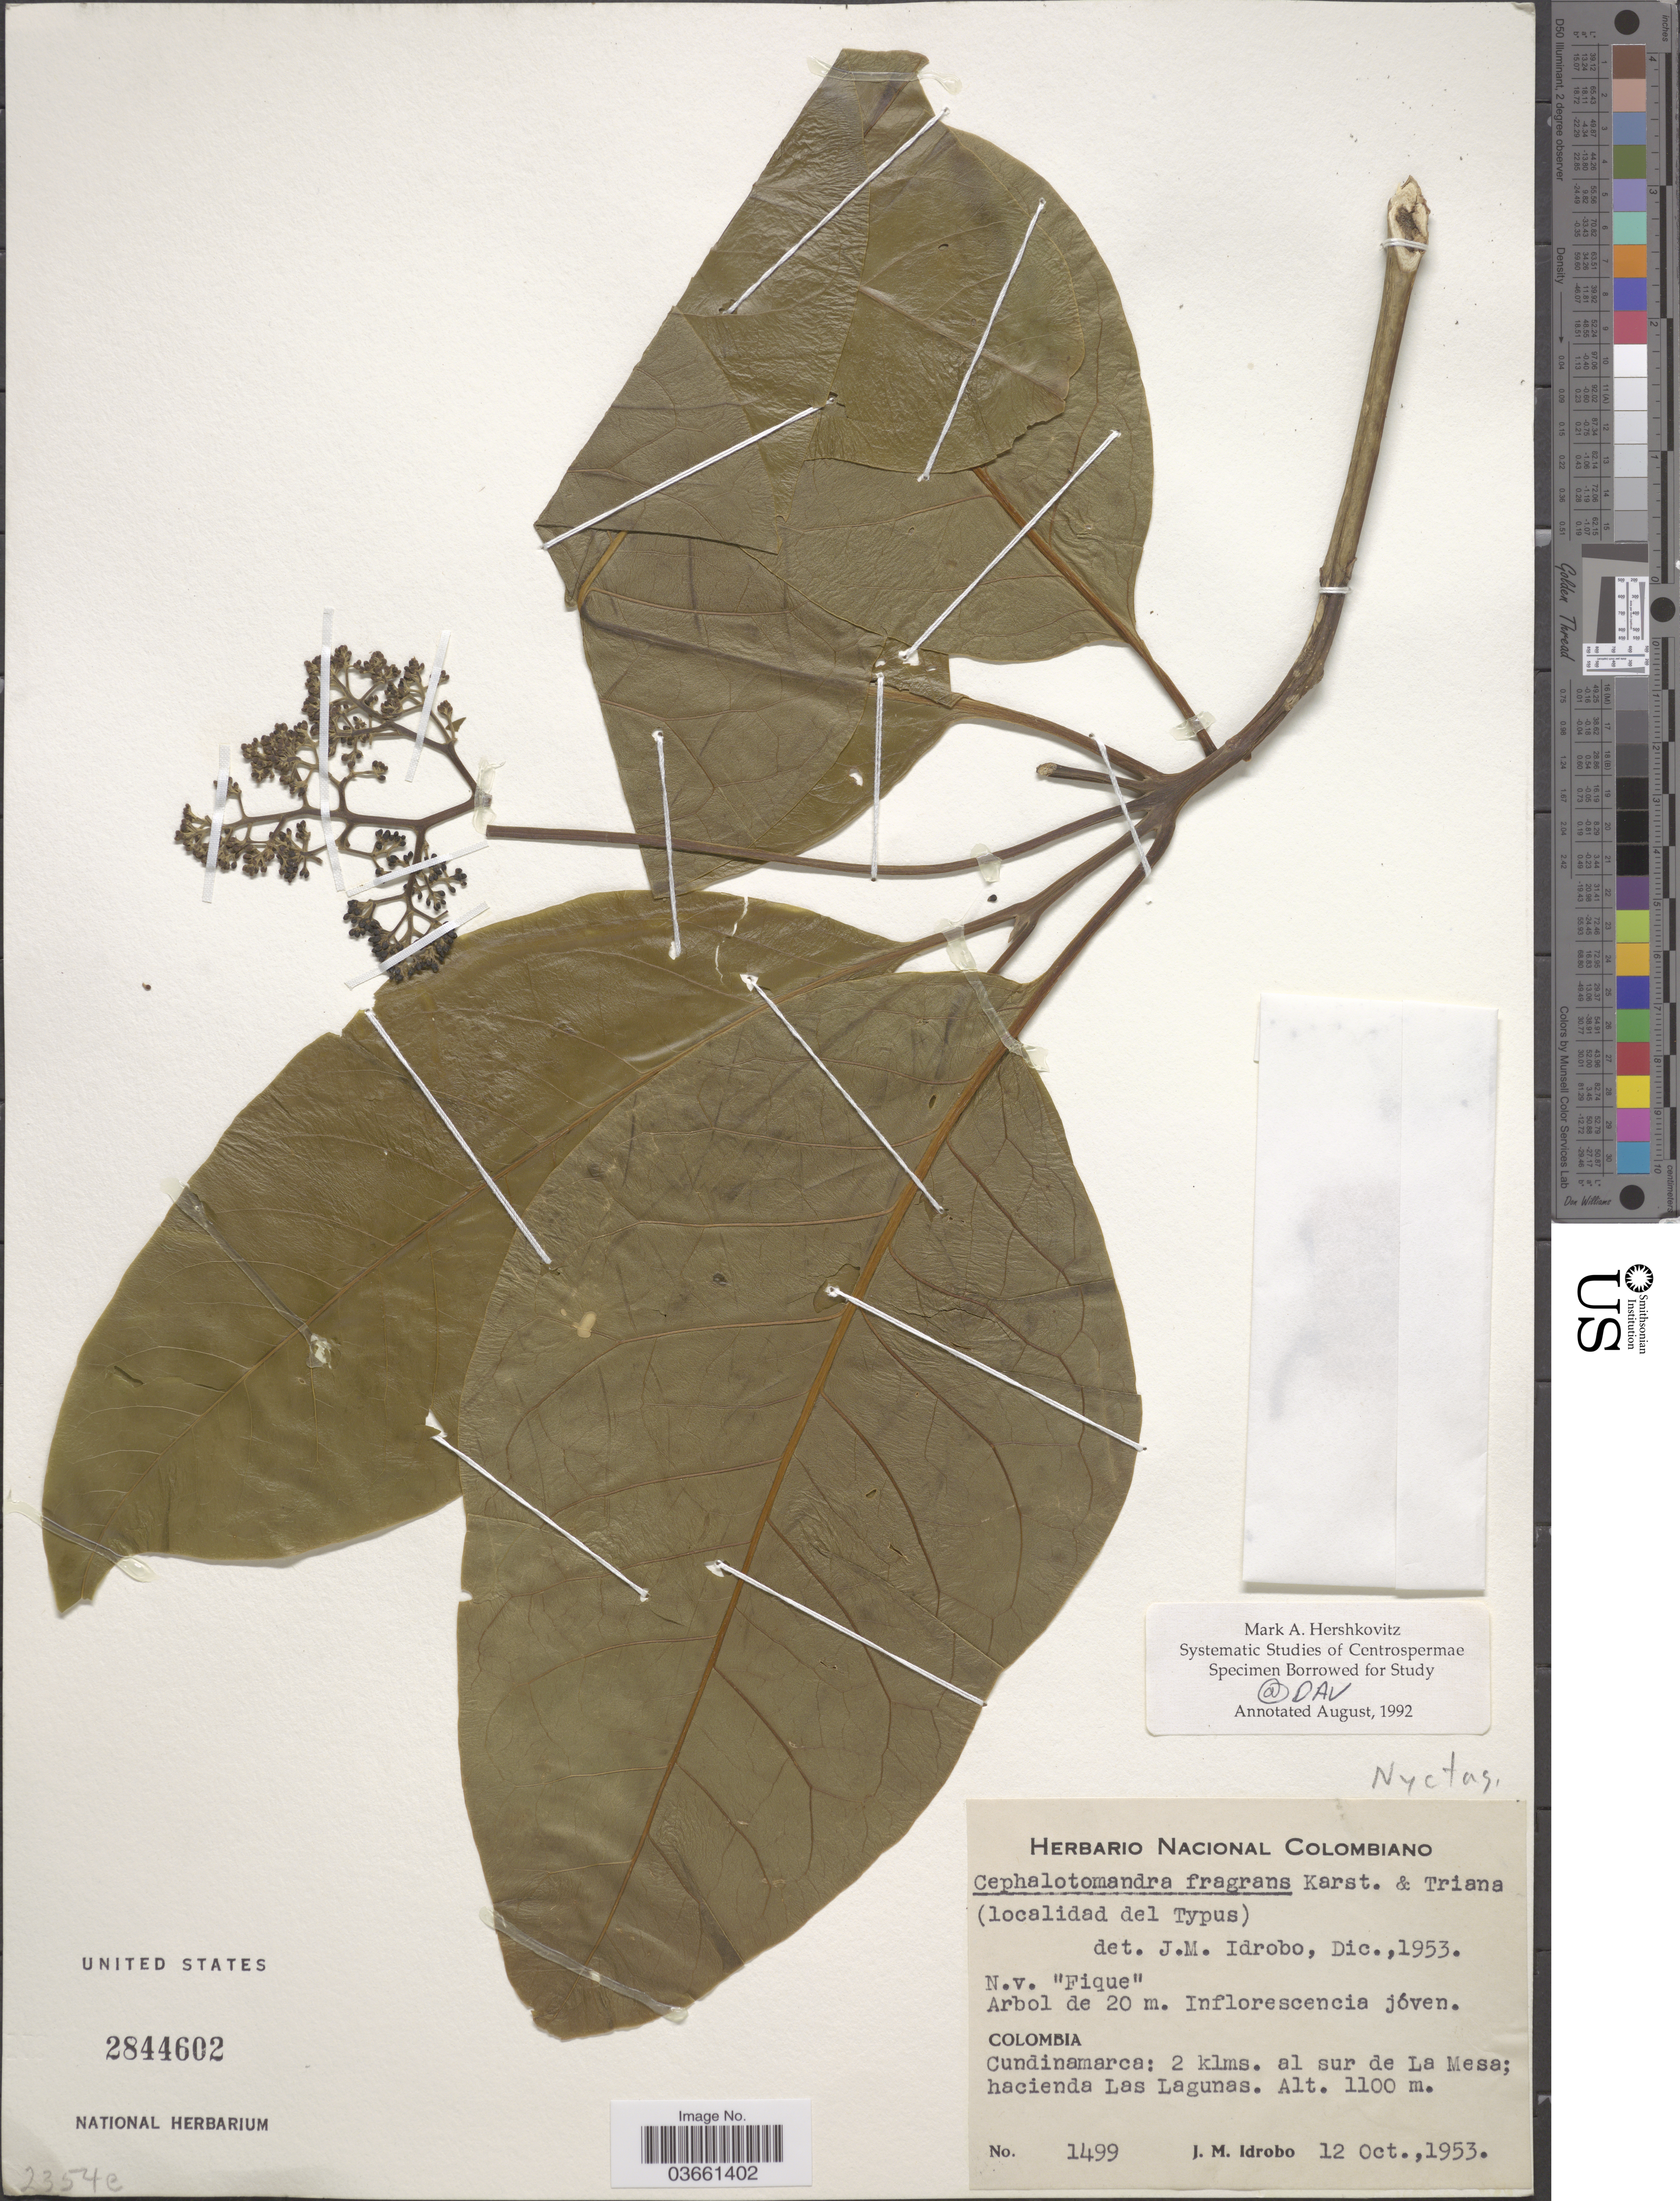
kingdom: Plantae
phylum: Tracheophyta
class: Magnoliopsida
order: Caryophyllales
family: Nyctaginaceae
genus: Cephalotomandra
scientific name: Cephalotomandra fragrans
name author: H. Karst. & Triana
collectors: J. M. Idrobo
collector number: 1499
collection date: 1953-10-12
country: Colombia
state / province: Cundinamarca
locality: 2 klms. al sur de La Mesa; hacienda Las Lagunas.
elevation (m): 1100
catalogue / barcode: US 2844602